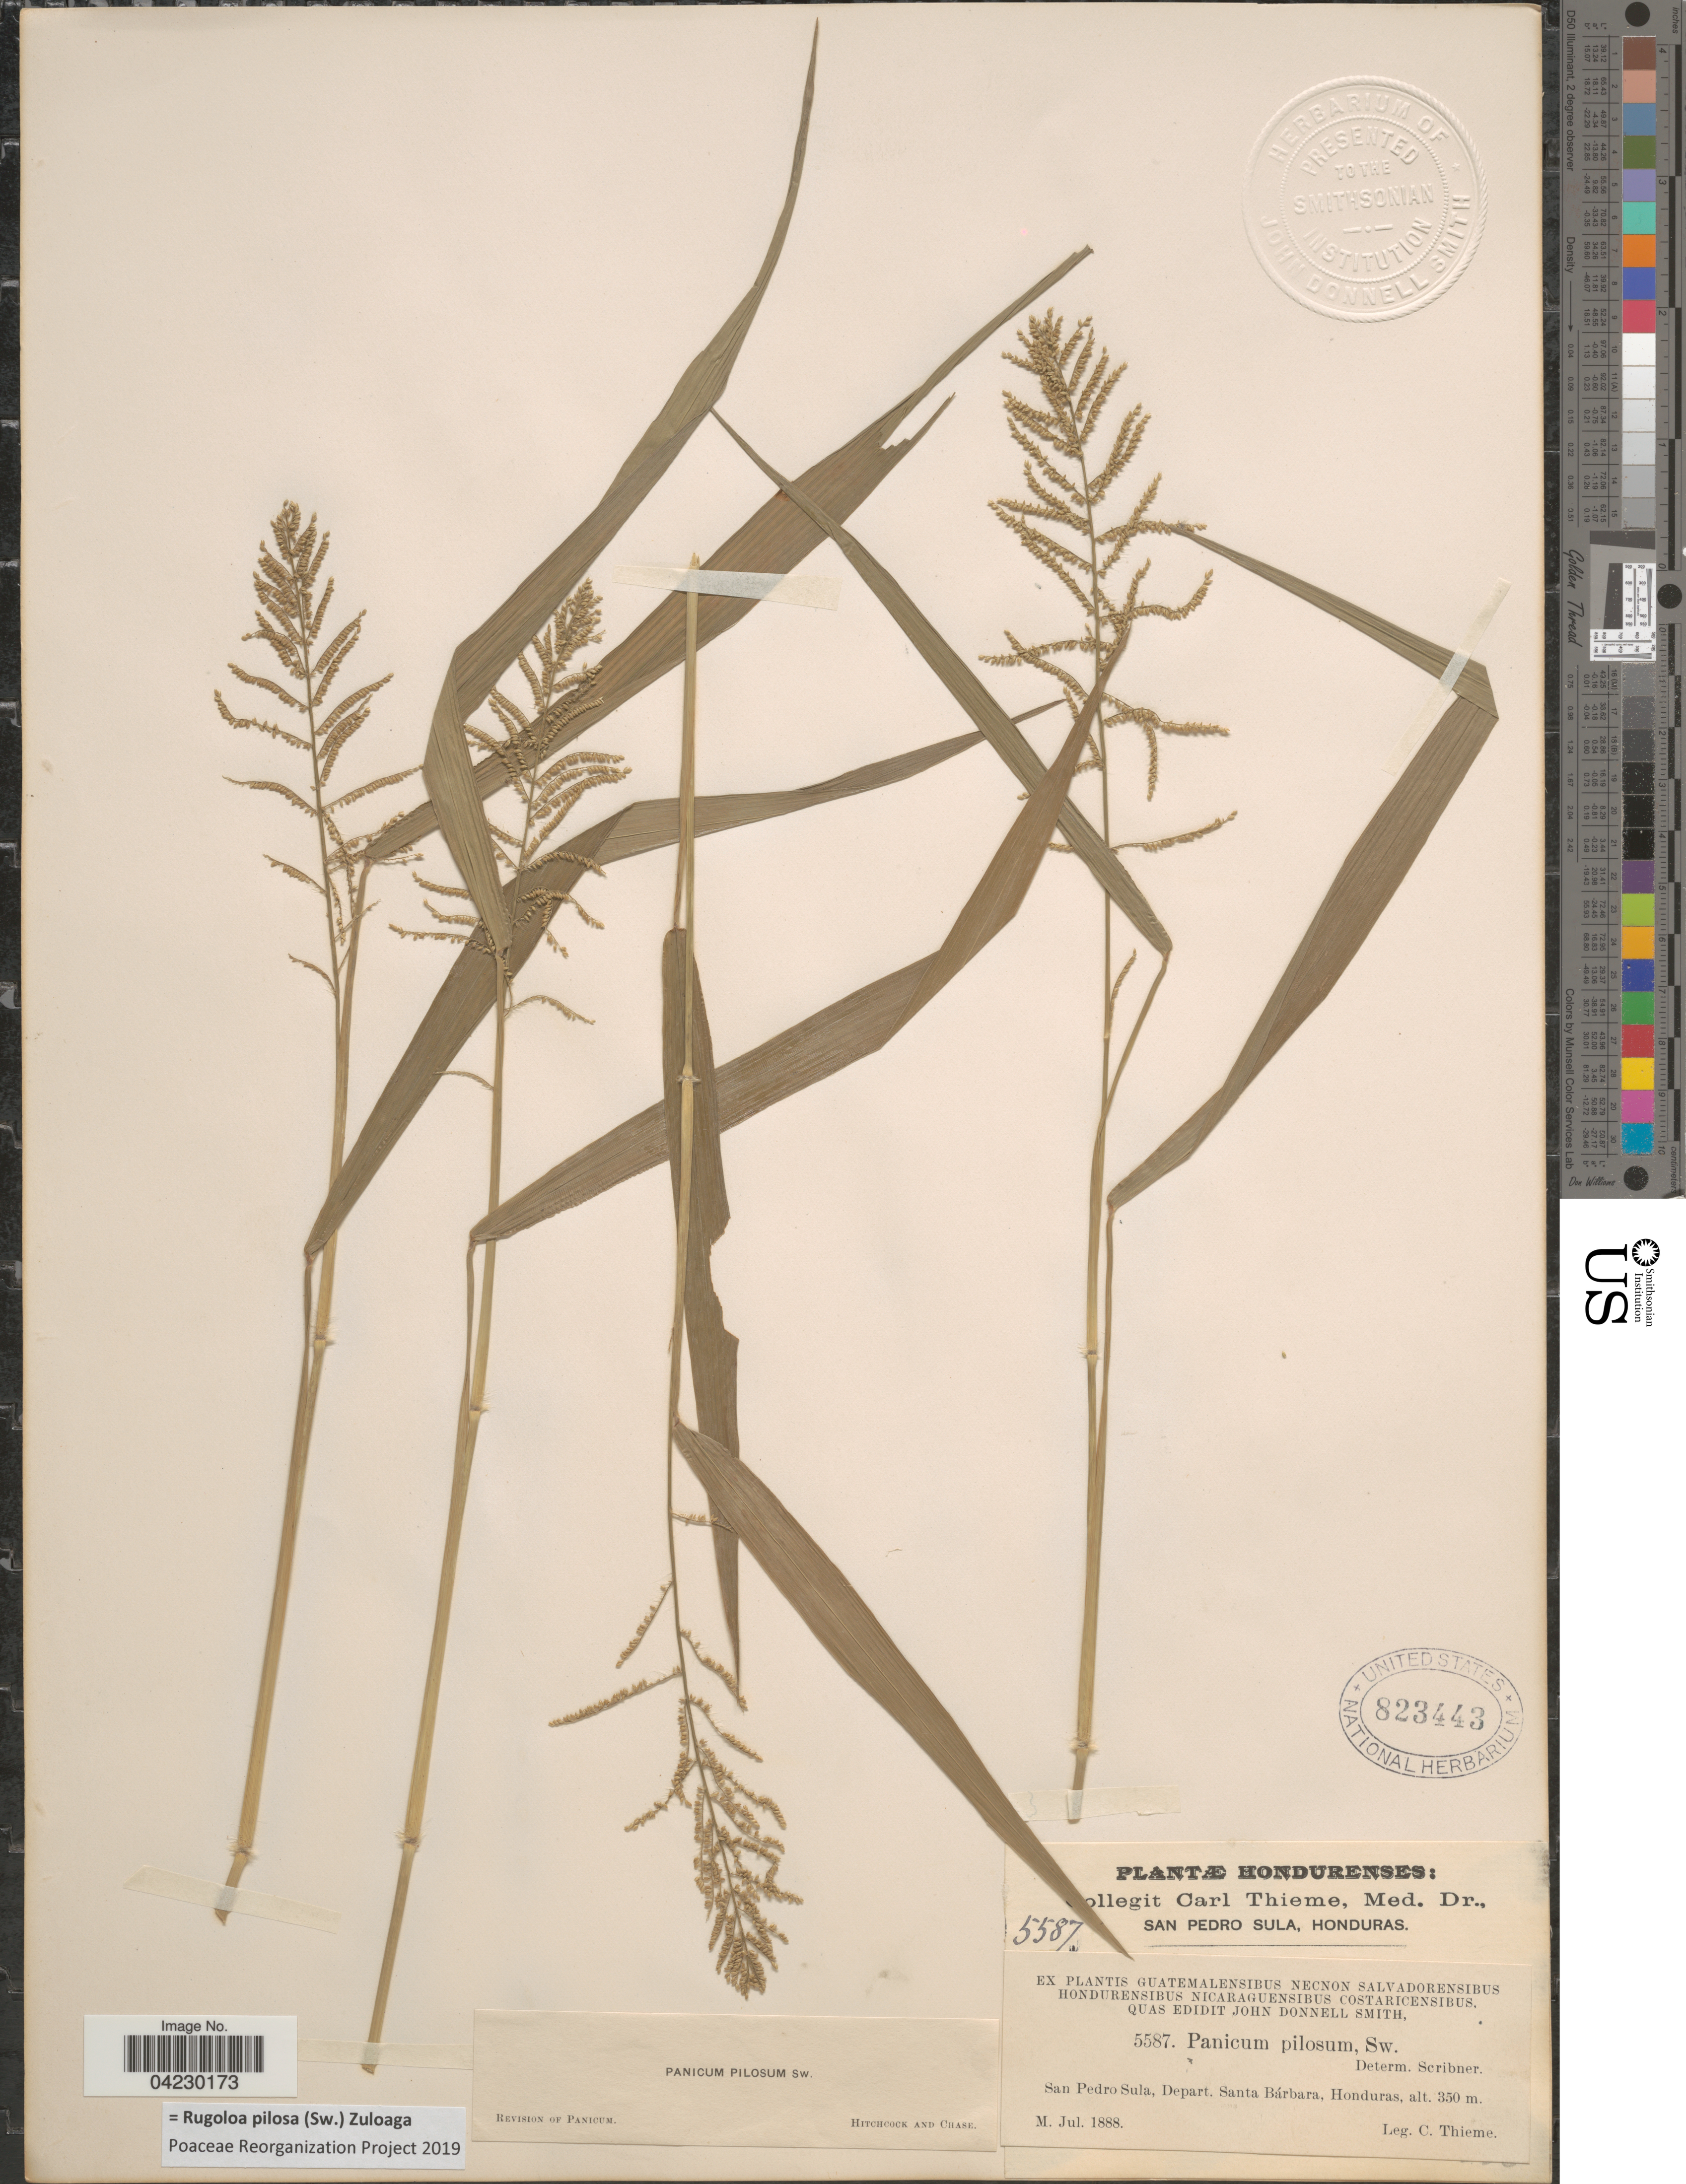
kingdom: Plantae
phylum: Tracheophyta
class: Liliopsida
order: Poales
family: Poaceae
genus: Rugoloa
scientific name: Rugoloa pilosa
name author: (Sw.) Zuloaga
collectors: C. Thieme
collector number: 5587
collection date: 1888-07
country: Honduras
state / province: Santa Barbara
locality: San Pedro Sula, Depart. Santa Bárbara.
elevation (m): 350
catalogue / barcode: US 823443